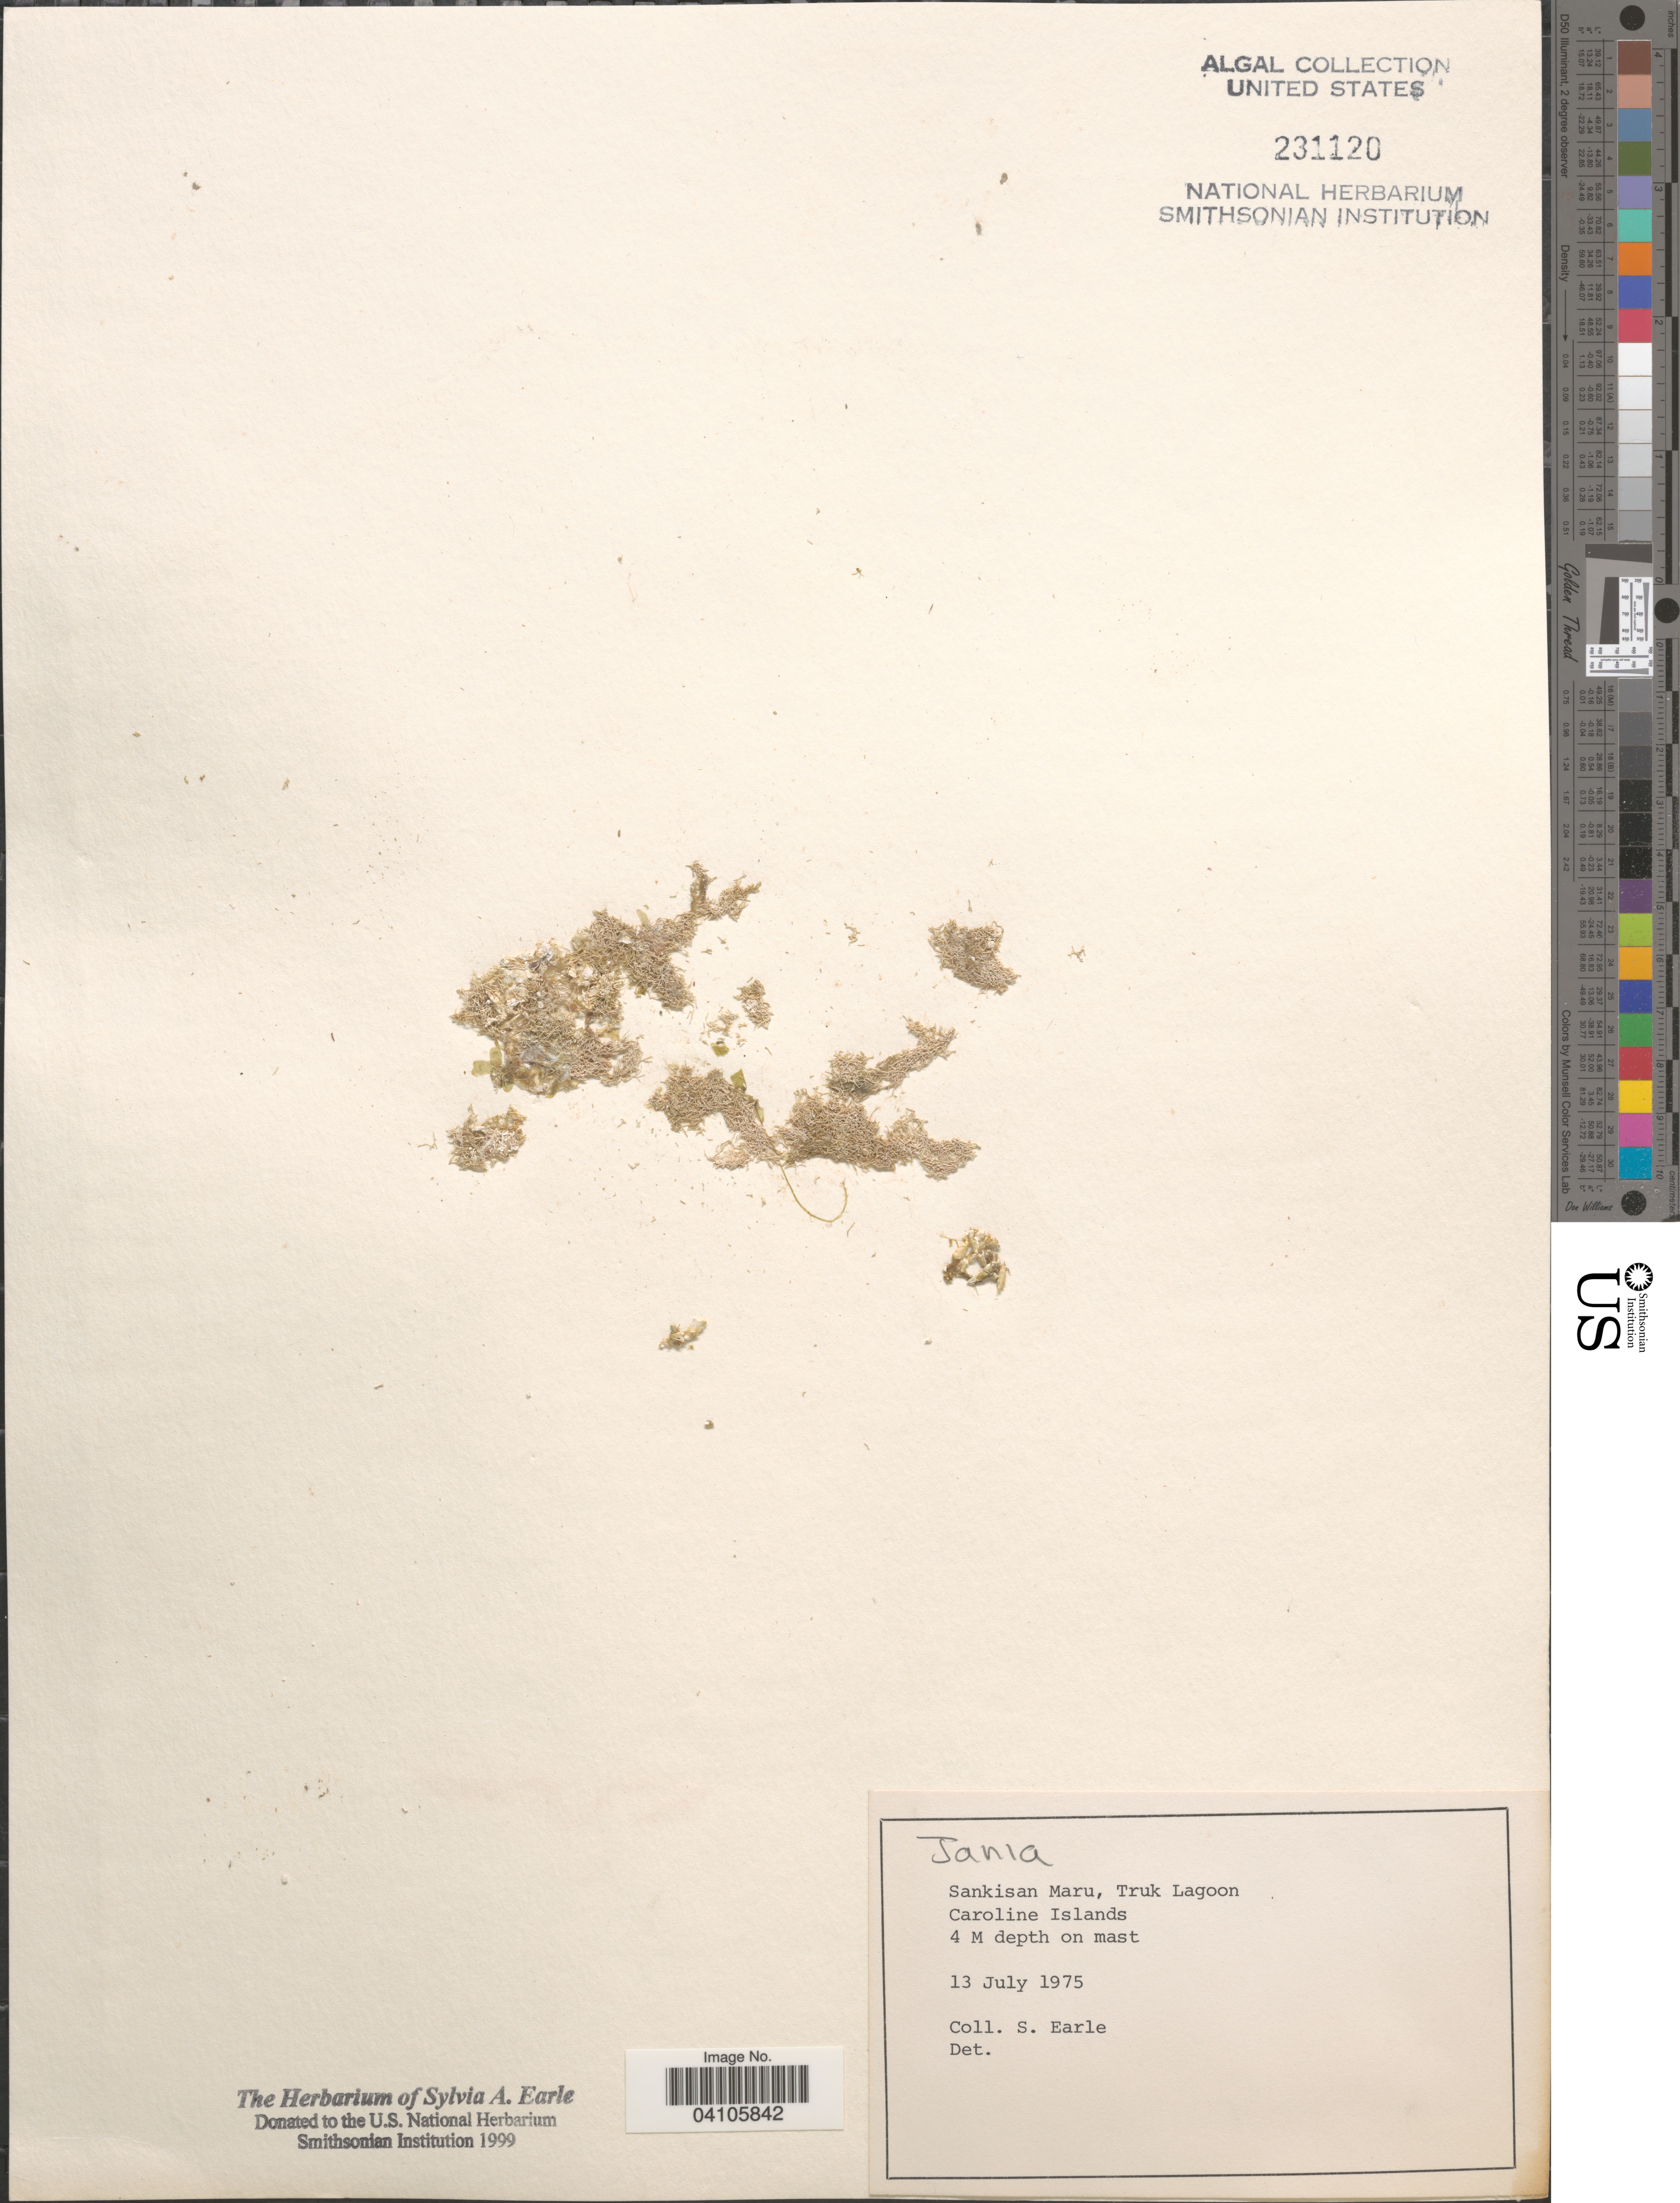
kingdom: Plantae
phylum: Rhodophyta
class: Florideophyceae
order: Corallinales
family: Corallinaceae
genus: Jania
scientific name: Jania sp.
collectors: S. A. Earle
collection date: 1975-07-13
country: Micronesia, Federated States of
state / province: Truk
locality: Sankisan Maru, Truk Lagoon. Caroline Islands.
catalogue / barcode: US 231120